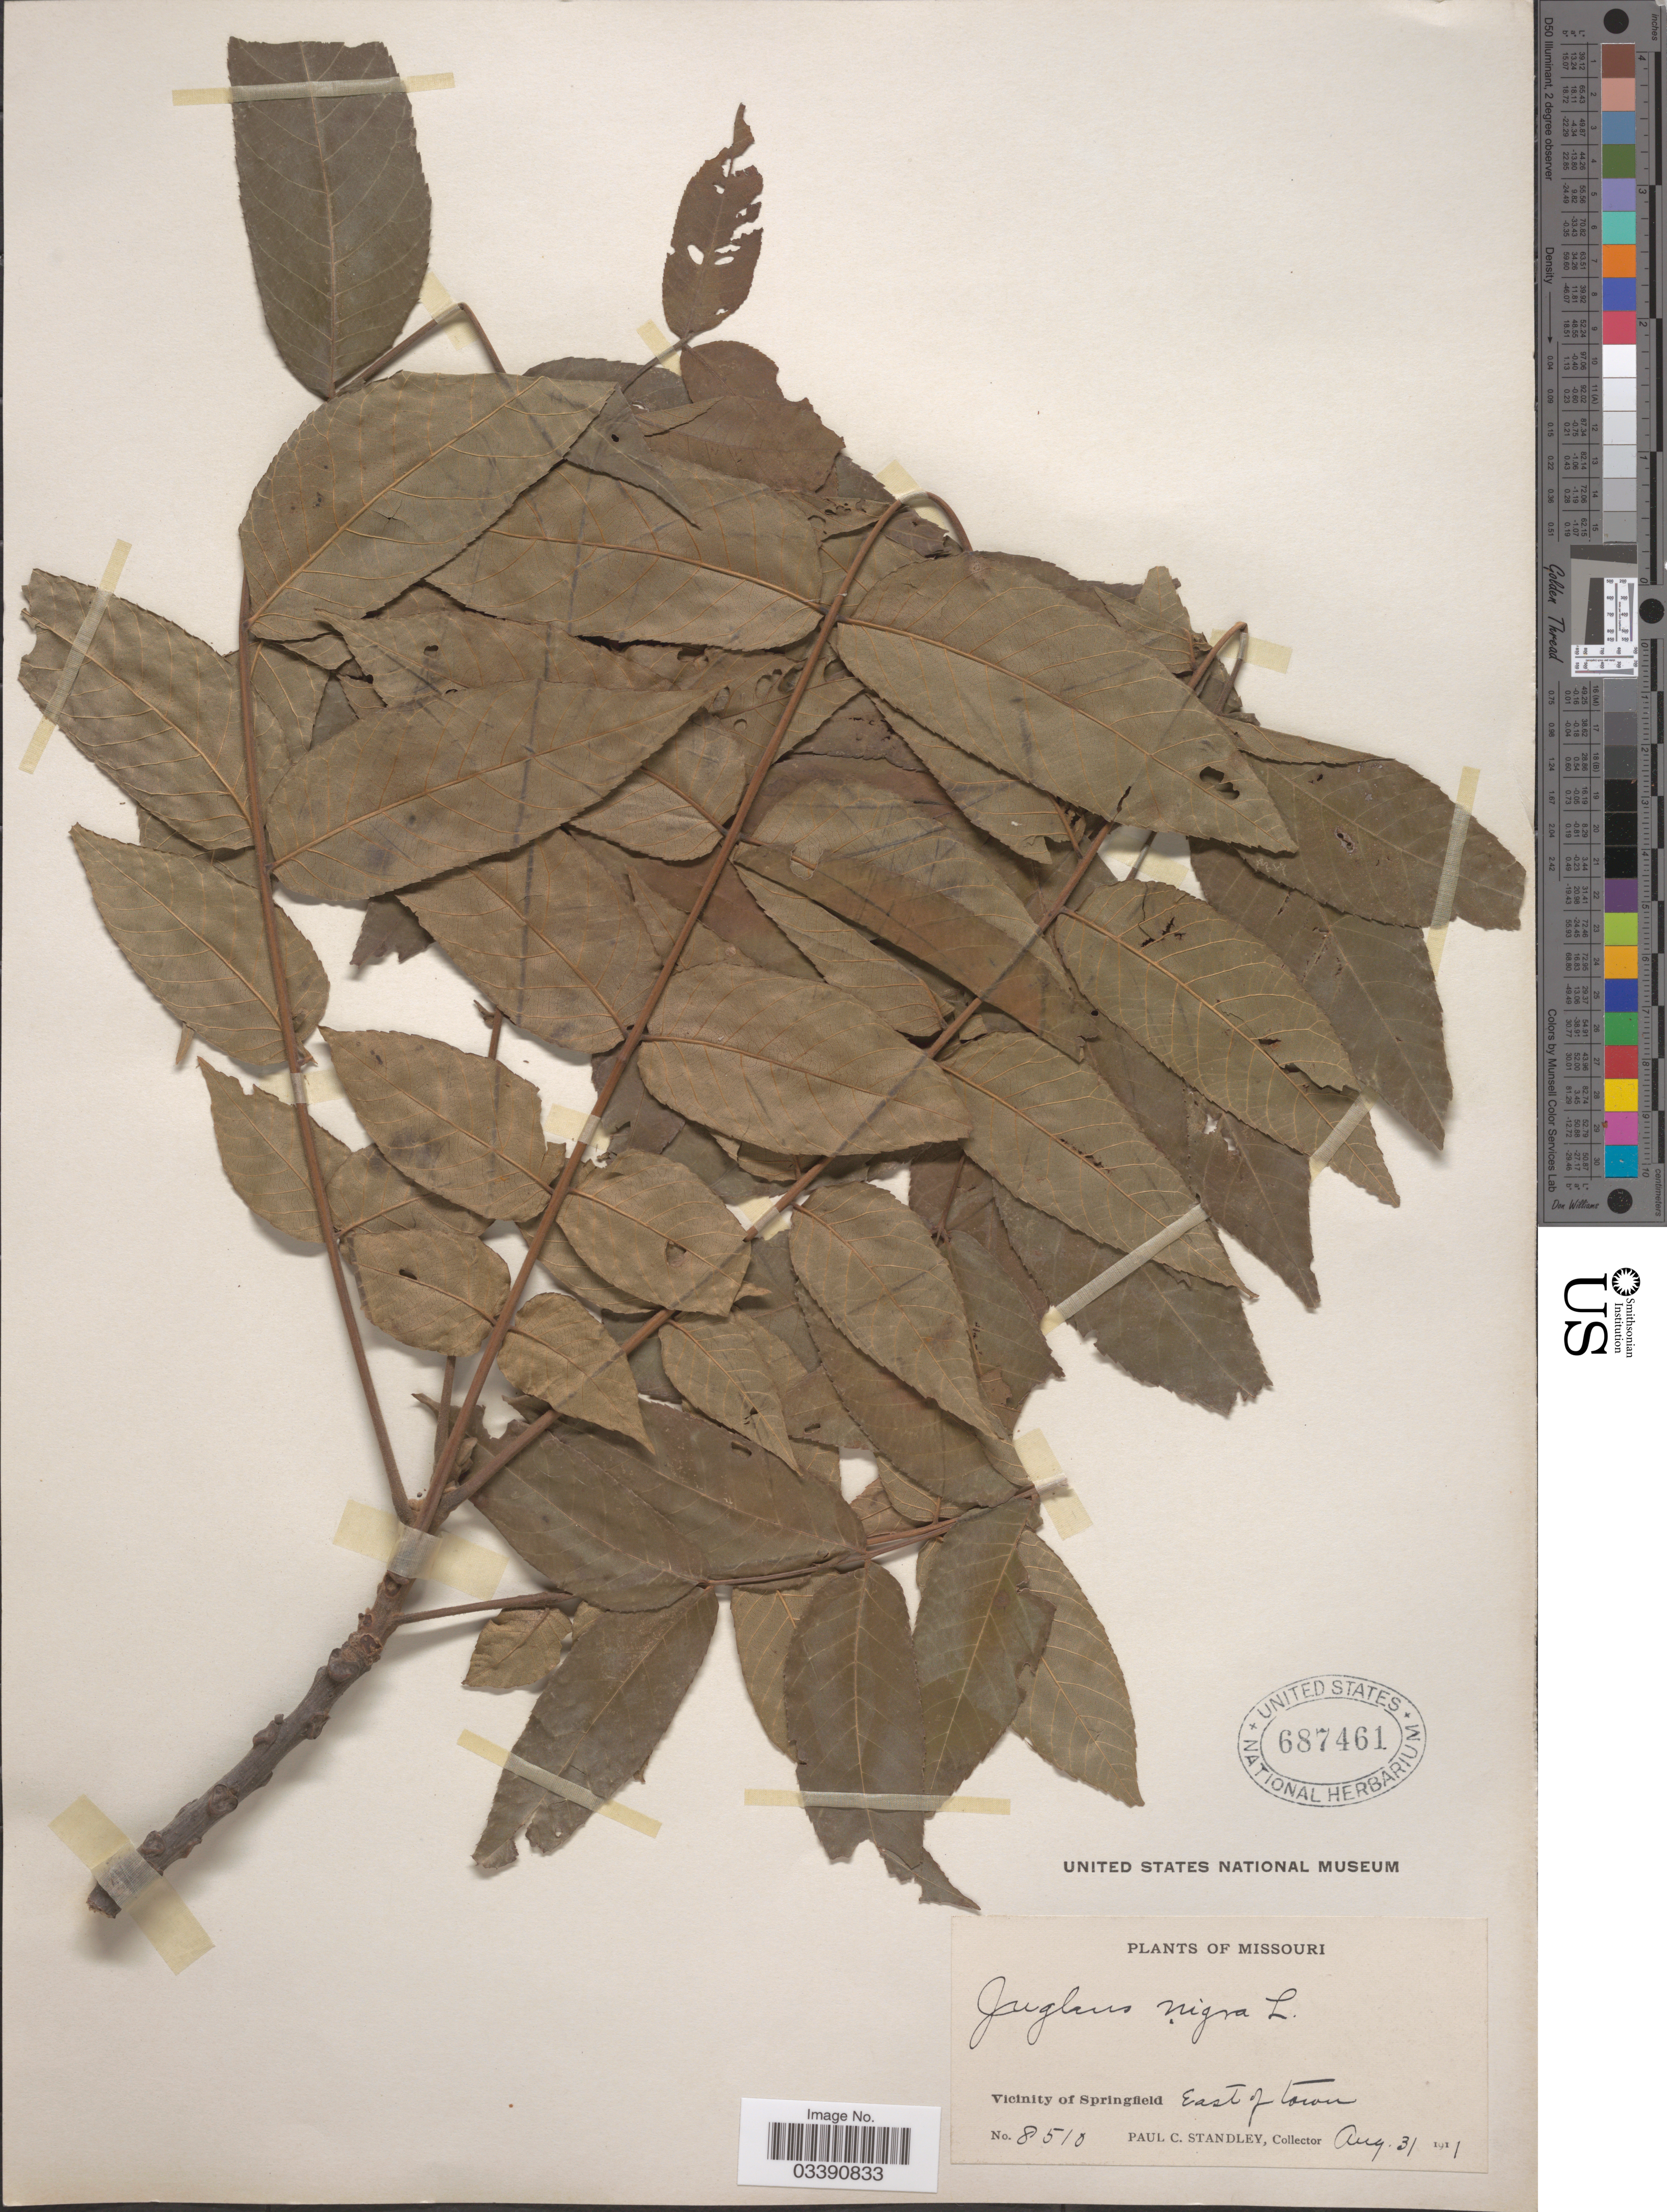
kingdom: Plantae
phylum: Tracheophyta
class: Magnoliopsida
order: Fagales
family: Juglandaceae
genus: Juglans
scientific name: Juglans nigra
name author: L.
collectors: P. C. Standley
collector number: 8510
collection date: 1911-08-31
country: United States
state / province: Missouri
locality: Vicinity of Springfield. East of town.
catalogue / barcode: US 687461